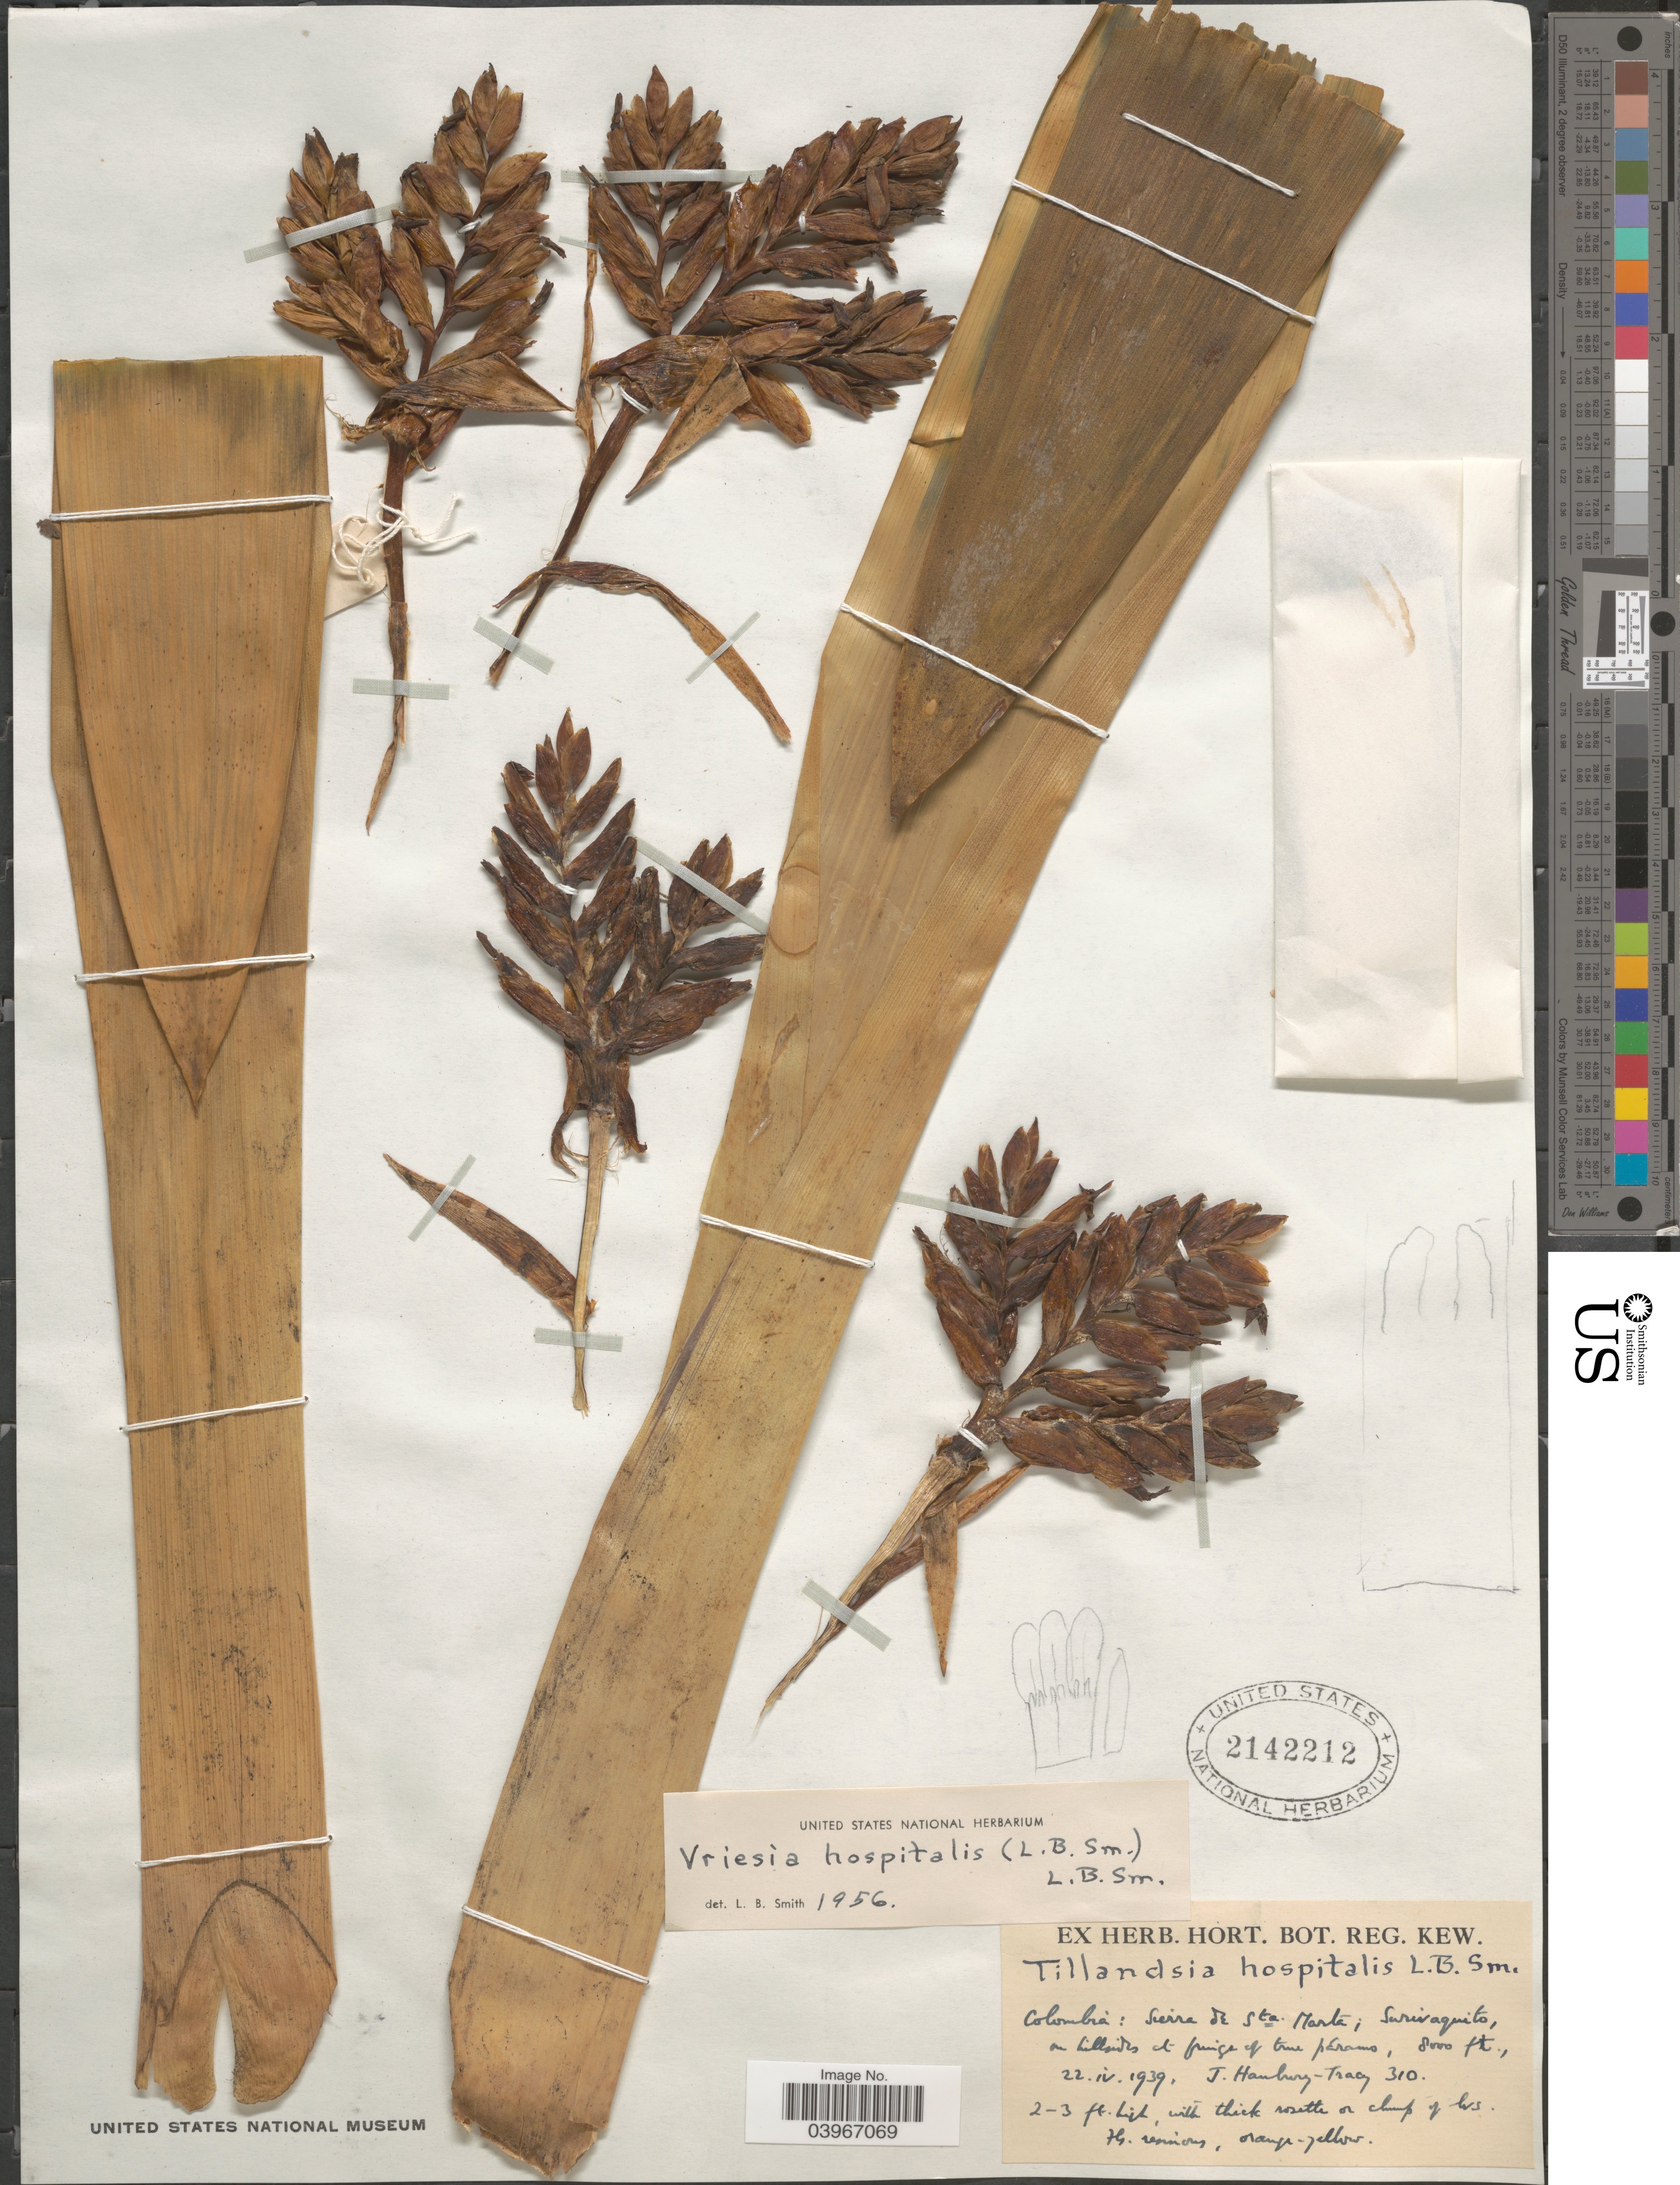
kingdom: Plantae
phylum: Tracheophyta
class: Liliopsida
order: Poales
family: Bromeliaceae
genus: Vriesea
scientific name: Vriesea hospitalis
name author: (L.B. Sm.) L.B. Sm.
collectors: J. Hanbury-Tracy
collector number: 310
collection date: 1939-04-22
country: Colombia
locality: Sierra de Sta. Marta, Surivaquito, on hillsides at fringe of the páramo.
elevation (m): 2438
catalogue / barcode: US 2142212